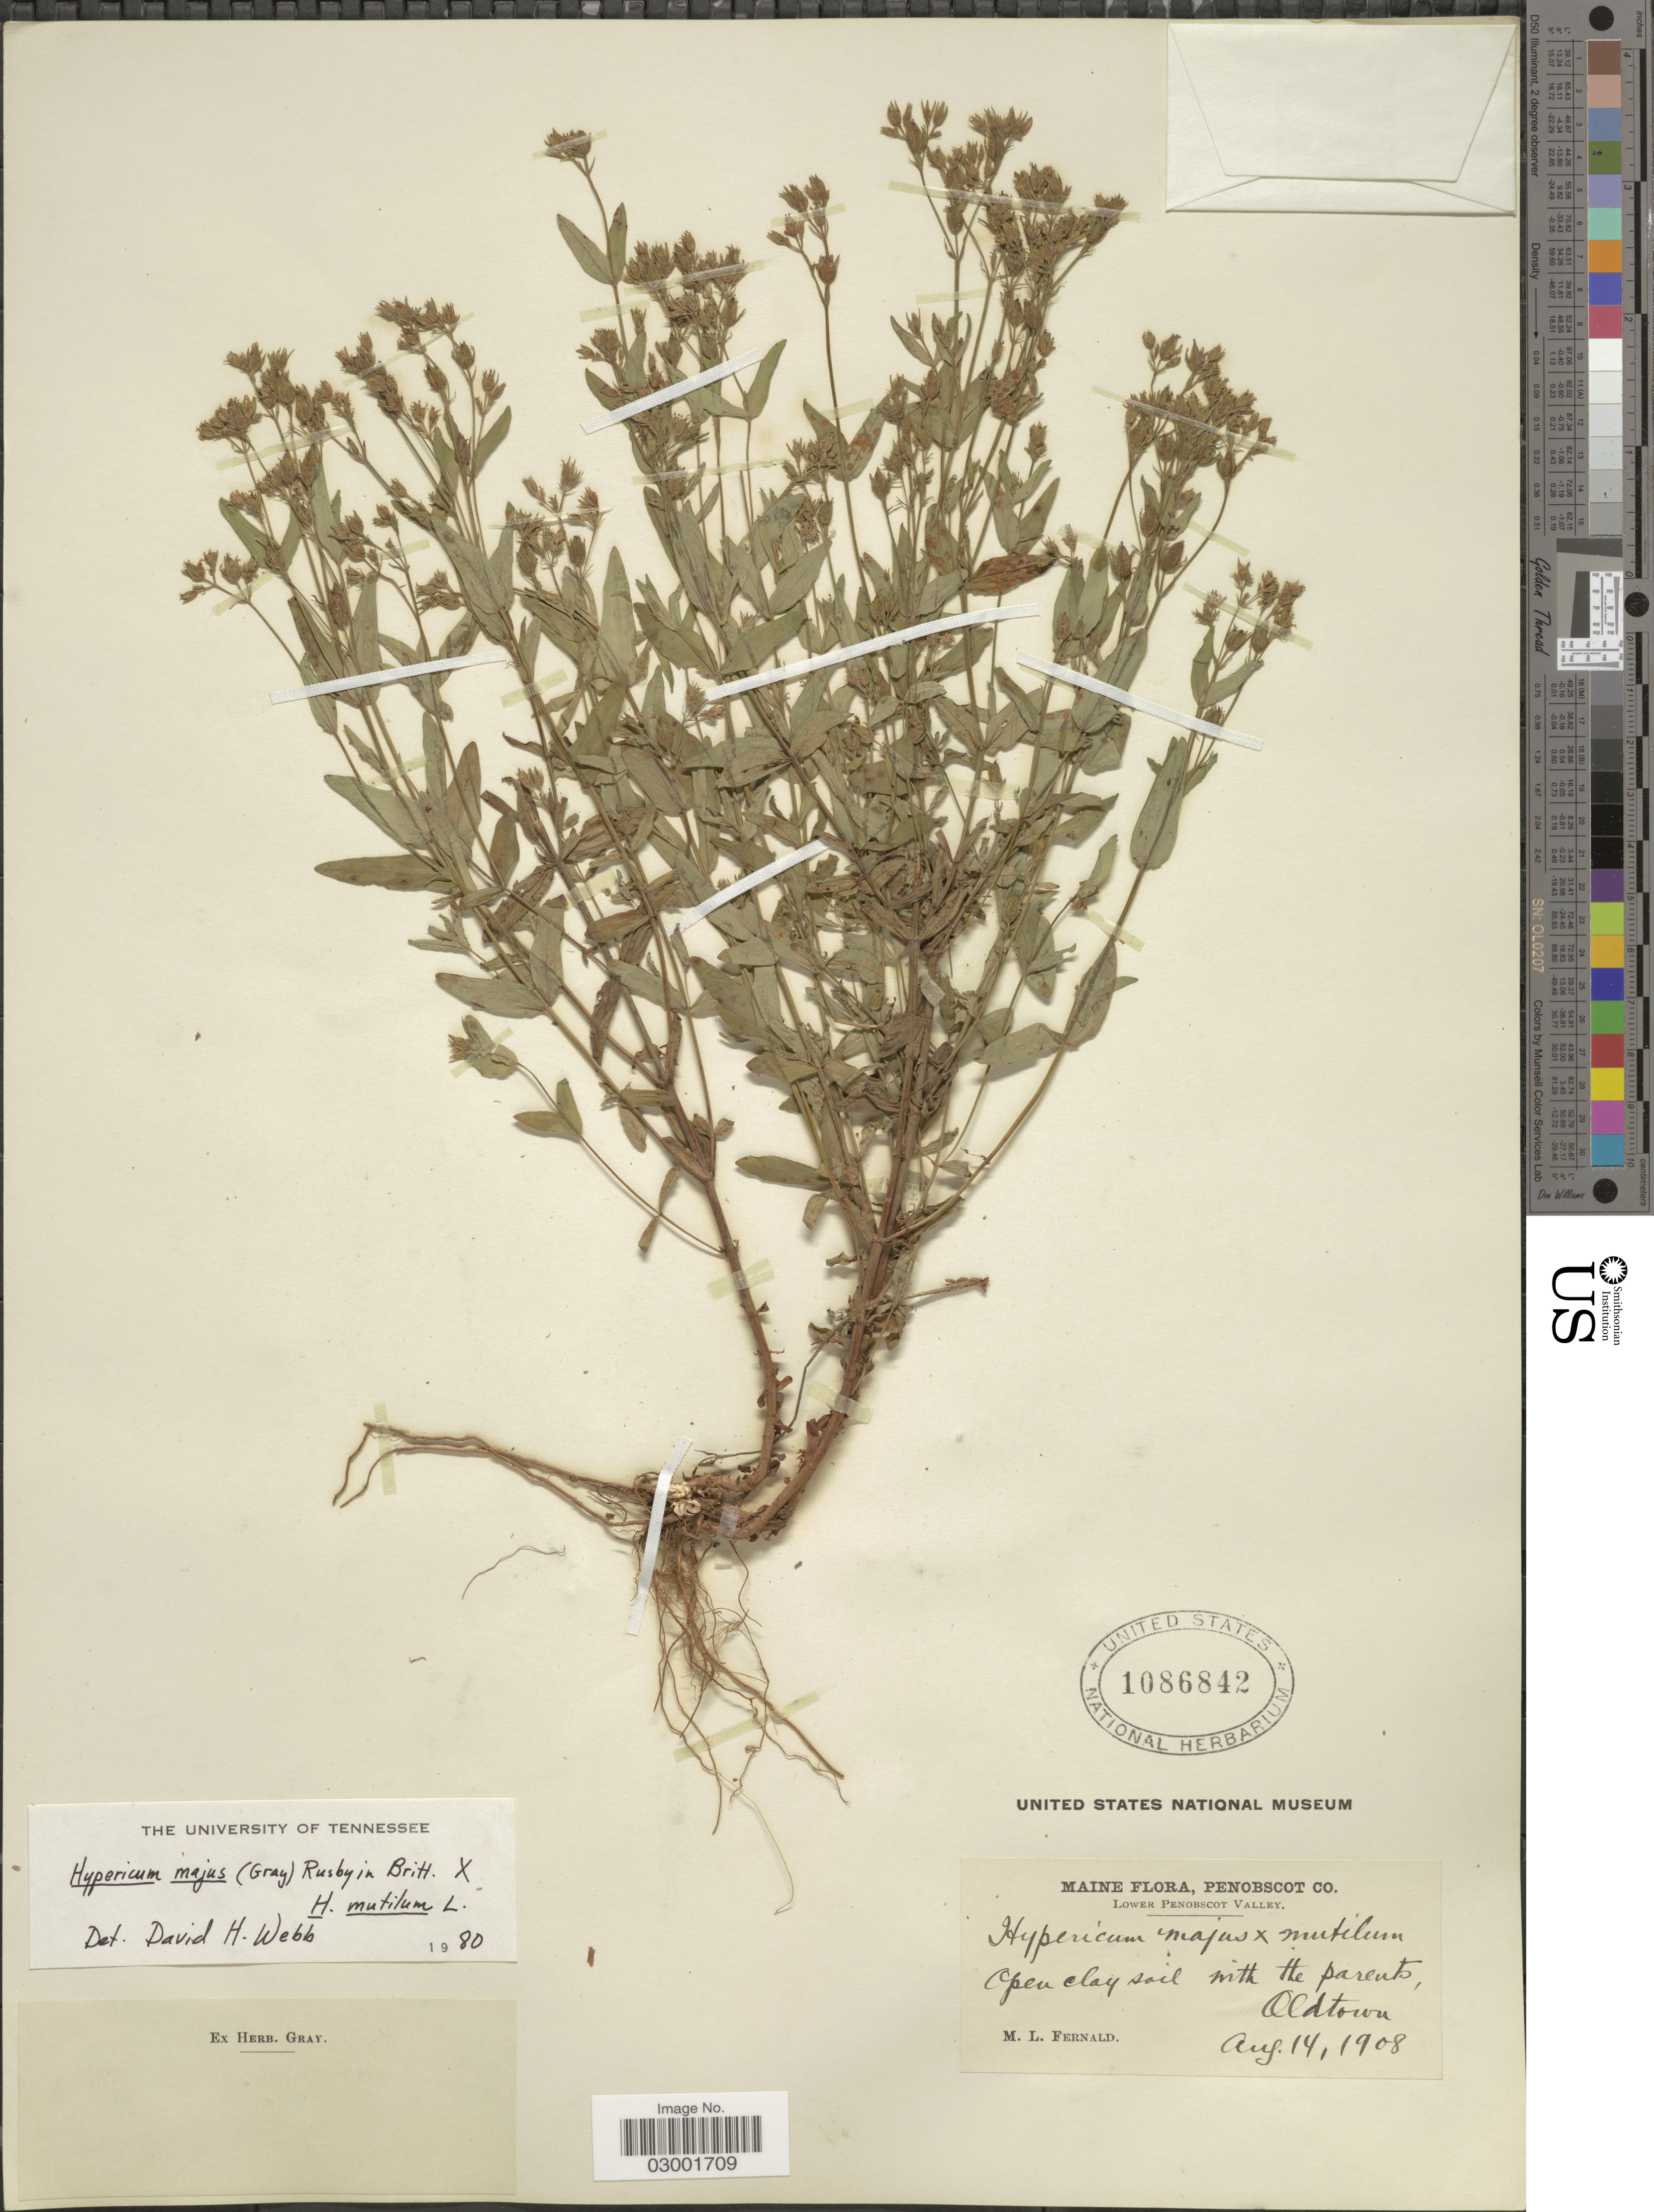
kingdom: Plantae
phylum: Tracheophyta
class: Magnoliopsida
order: Malpighiales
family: Hypericaceae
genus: Hypericum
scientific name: Hypericum majus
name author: (A. Gray) Britton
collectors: M. L. Fernald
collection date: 1908-08-14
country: United States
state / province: Maine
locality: Penobscot Co. Lower Penobscot Valley. Open clay soil with the parents, Oldtown.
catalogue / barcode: US 1086842